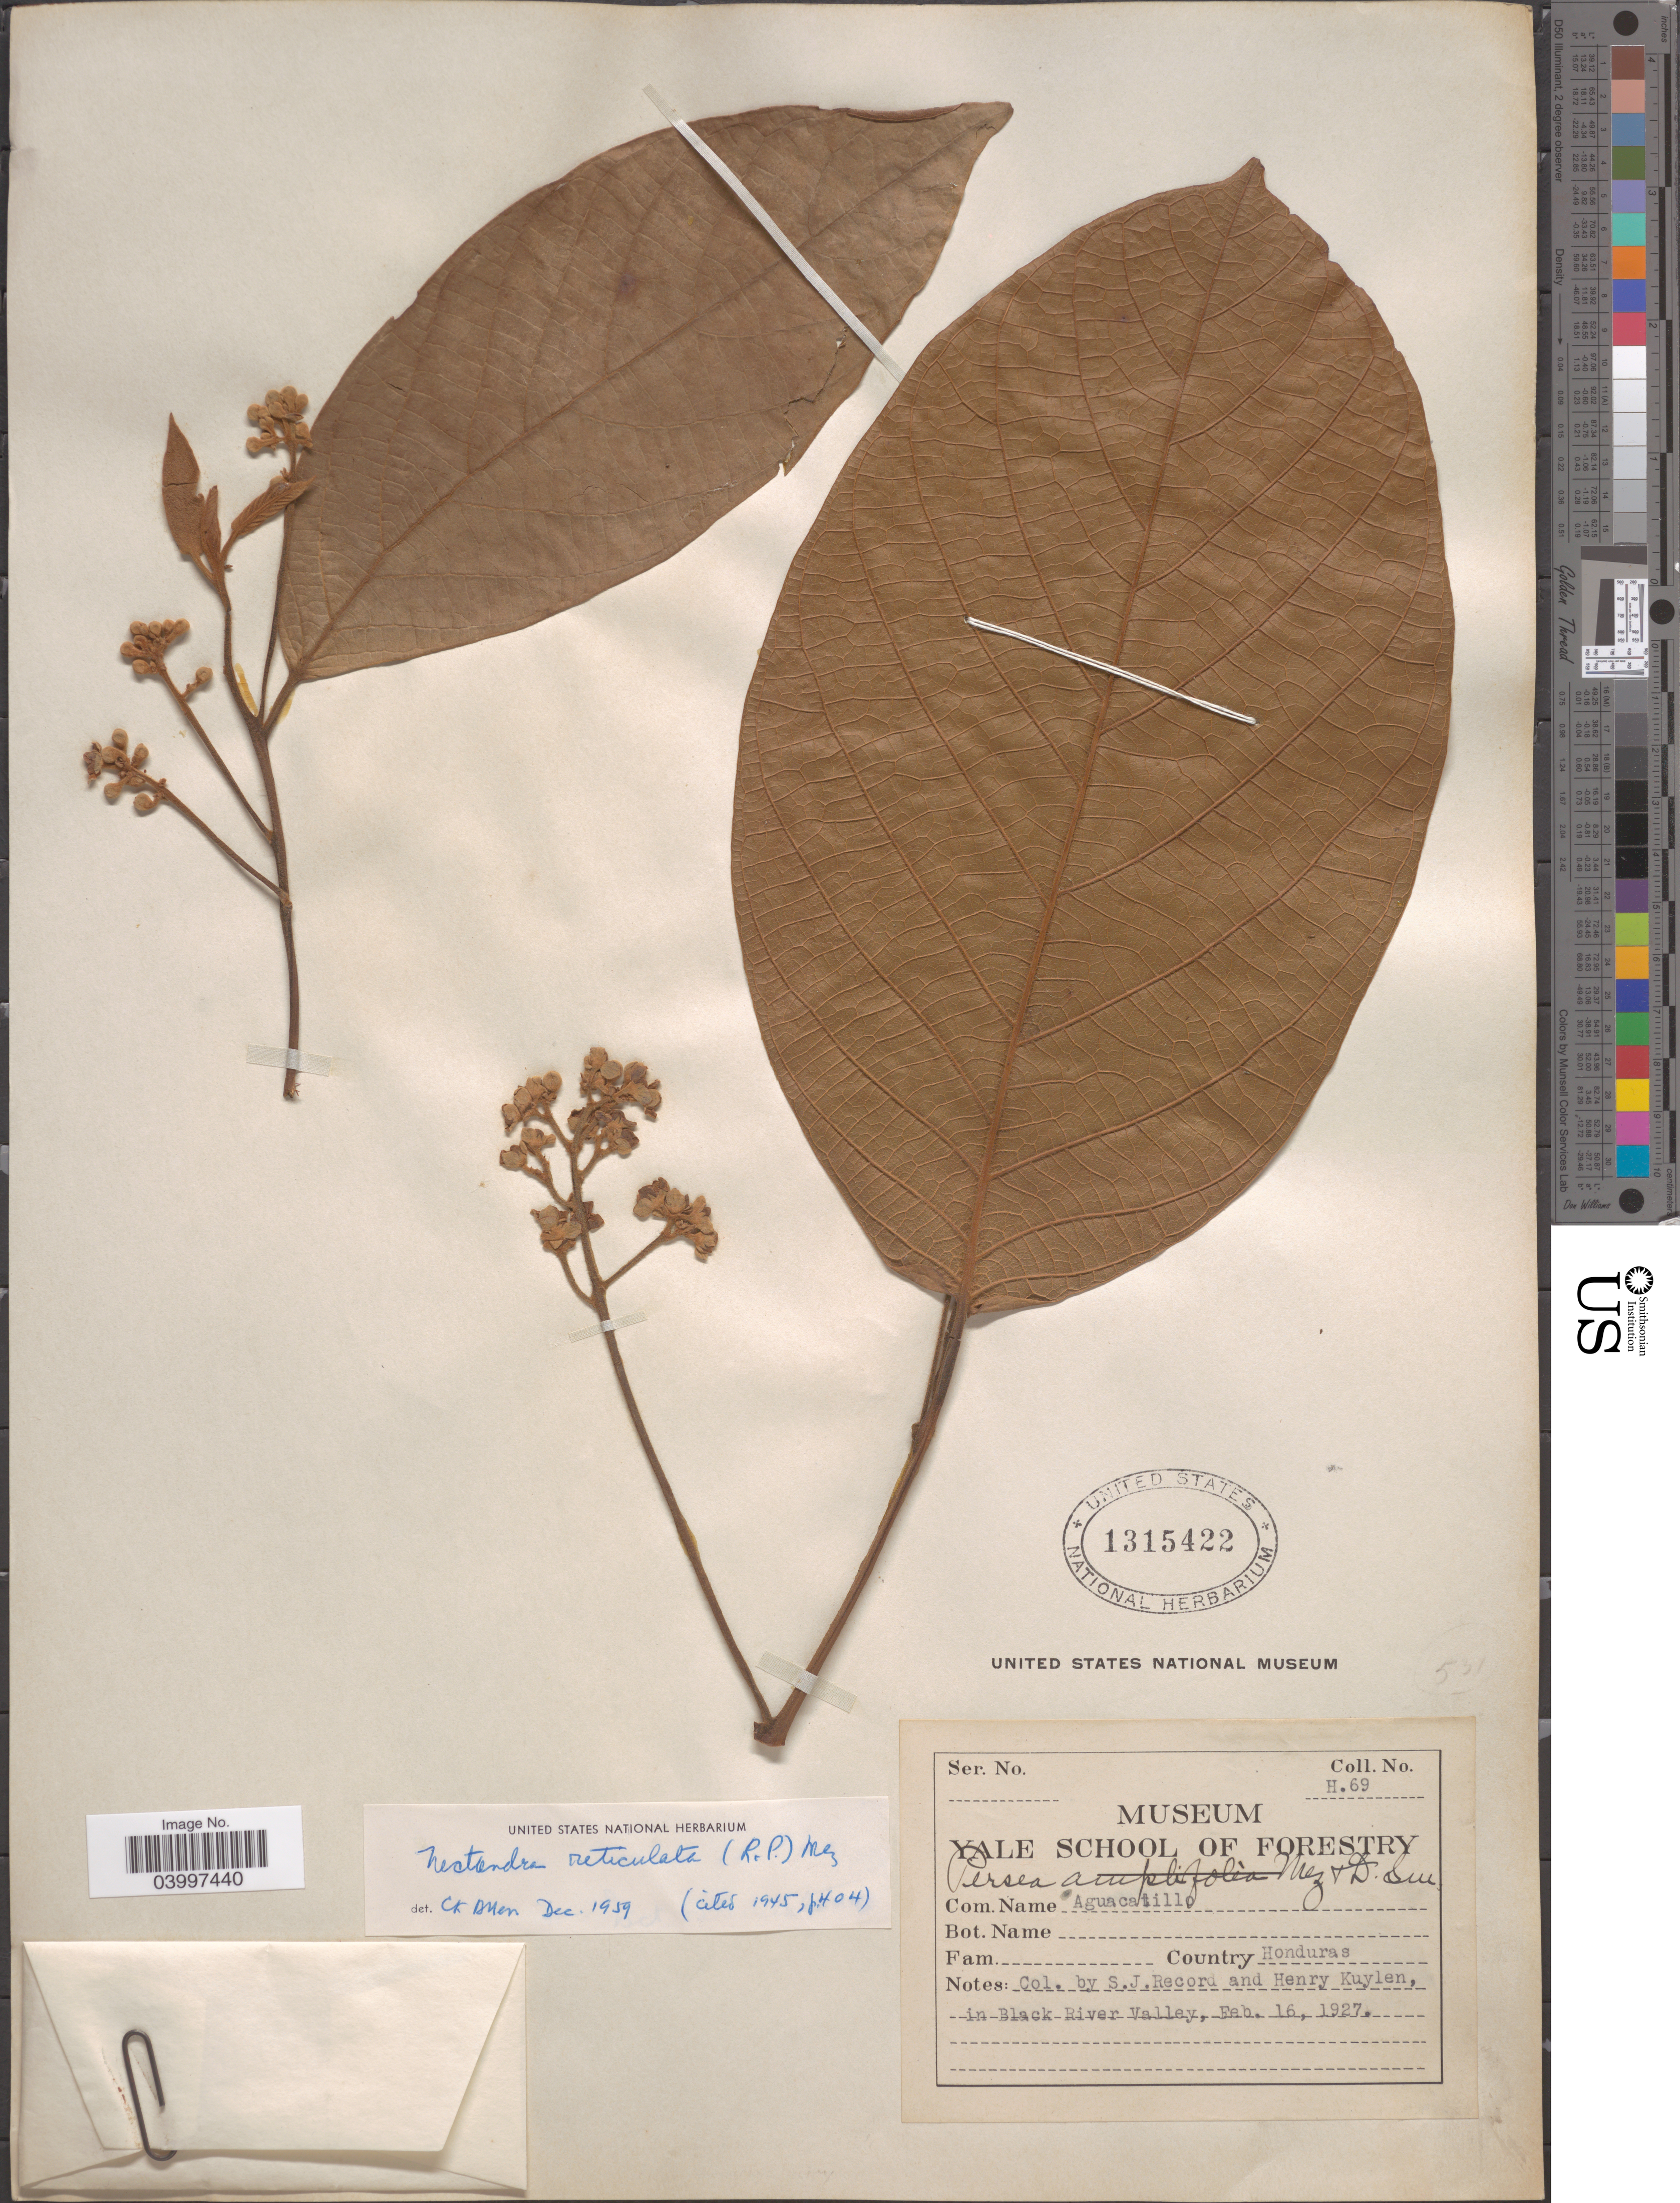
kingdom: Plantae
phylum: Tracheophyta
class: Magnoliopsida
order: Laurales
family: Lauraceae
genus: Nectandra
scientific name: Nectandra reticulata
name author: (Ruiz & Pav.) Mez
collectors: S. J. Record & H. Kuylen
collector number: H69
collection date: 1927-02-16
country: Honduras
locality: In Black River Valley.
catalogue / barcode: US 1315422